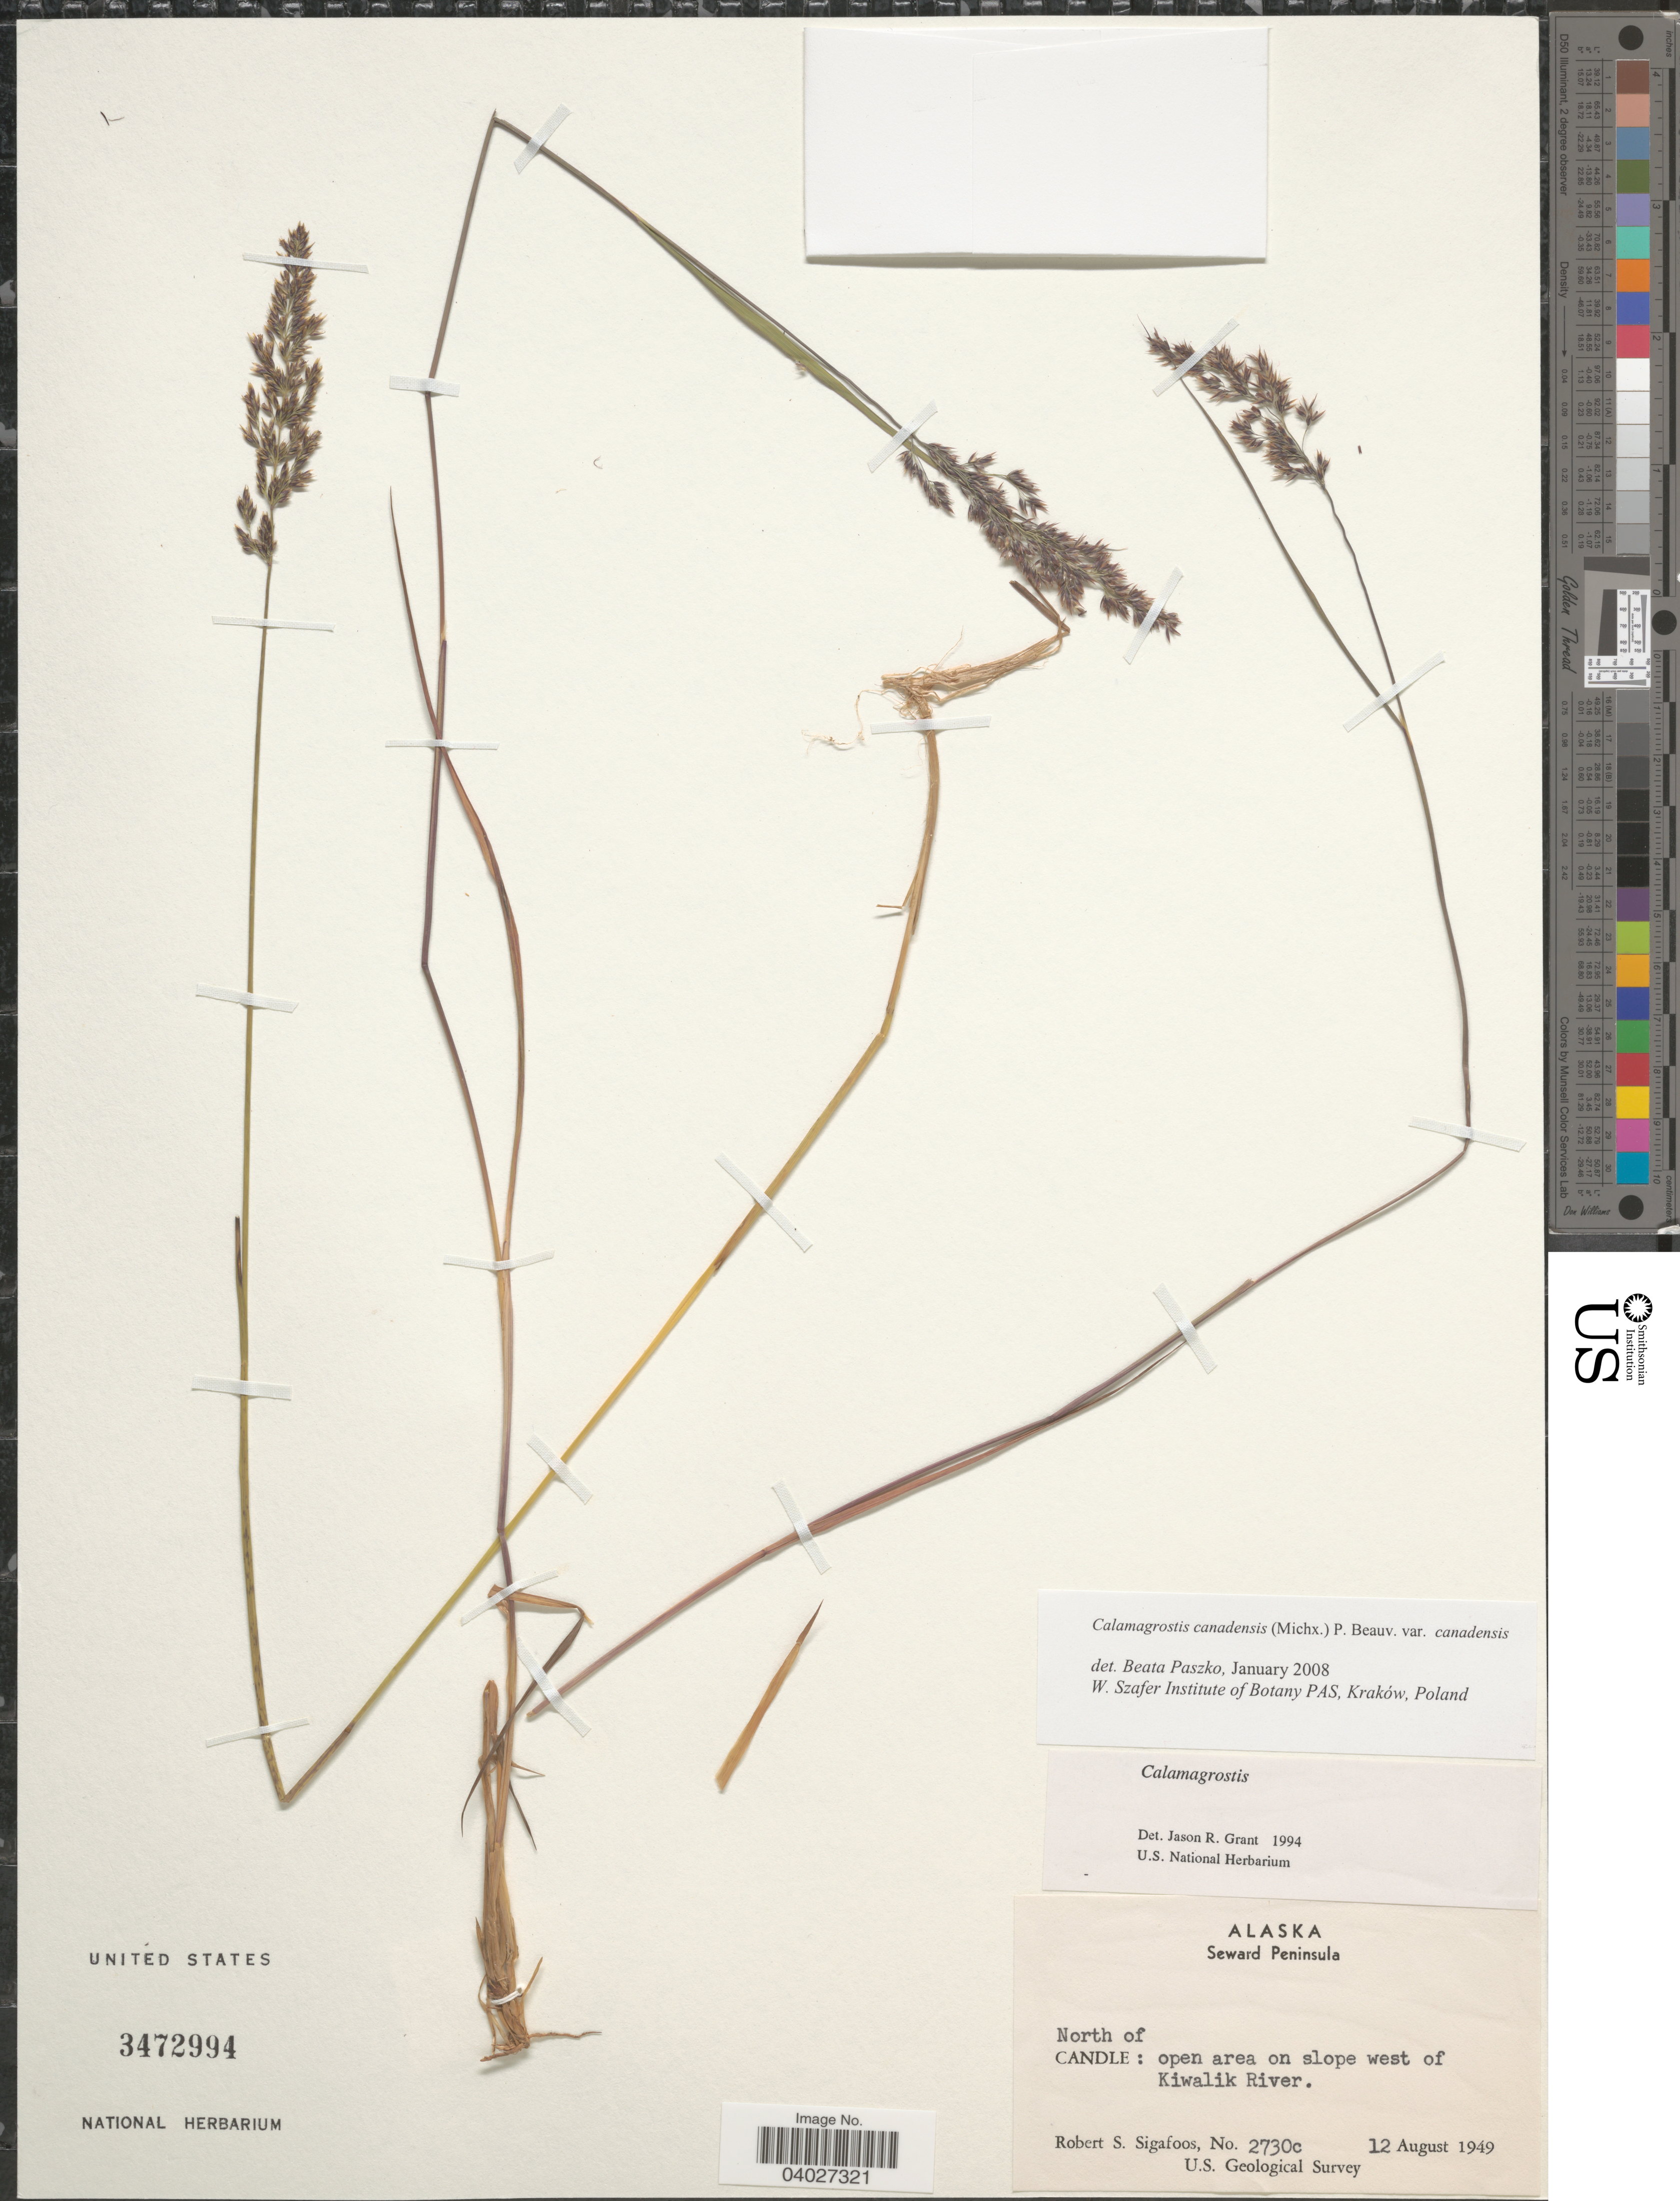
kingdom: Plantae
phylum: Tracheophyta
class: Liliopsida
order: Poales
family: Poaceae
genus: Calamagrostis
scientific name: Calamagrostis canadensis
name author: (Michx.) P. Beauv.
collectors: R. Sigafoos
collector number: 2730c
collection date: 1949-08-12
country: United States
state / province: Alaska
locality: Seward Peninsula. North of Candle: open area on slope west of Kiwalik River.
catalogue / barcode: US 3472994